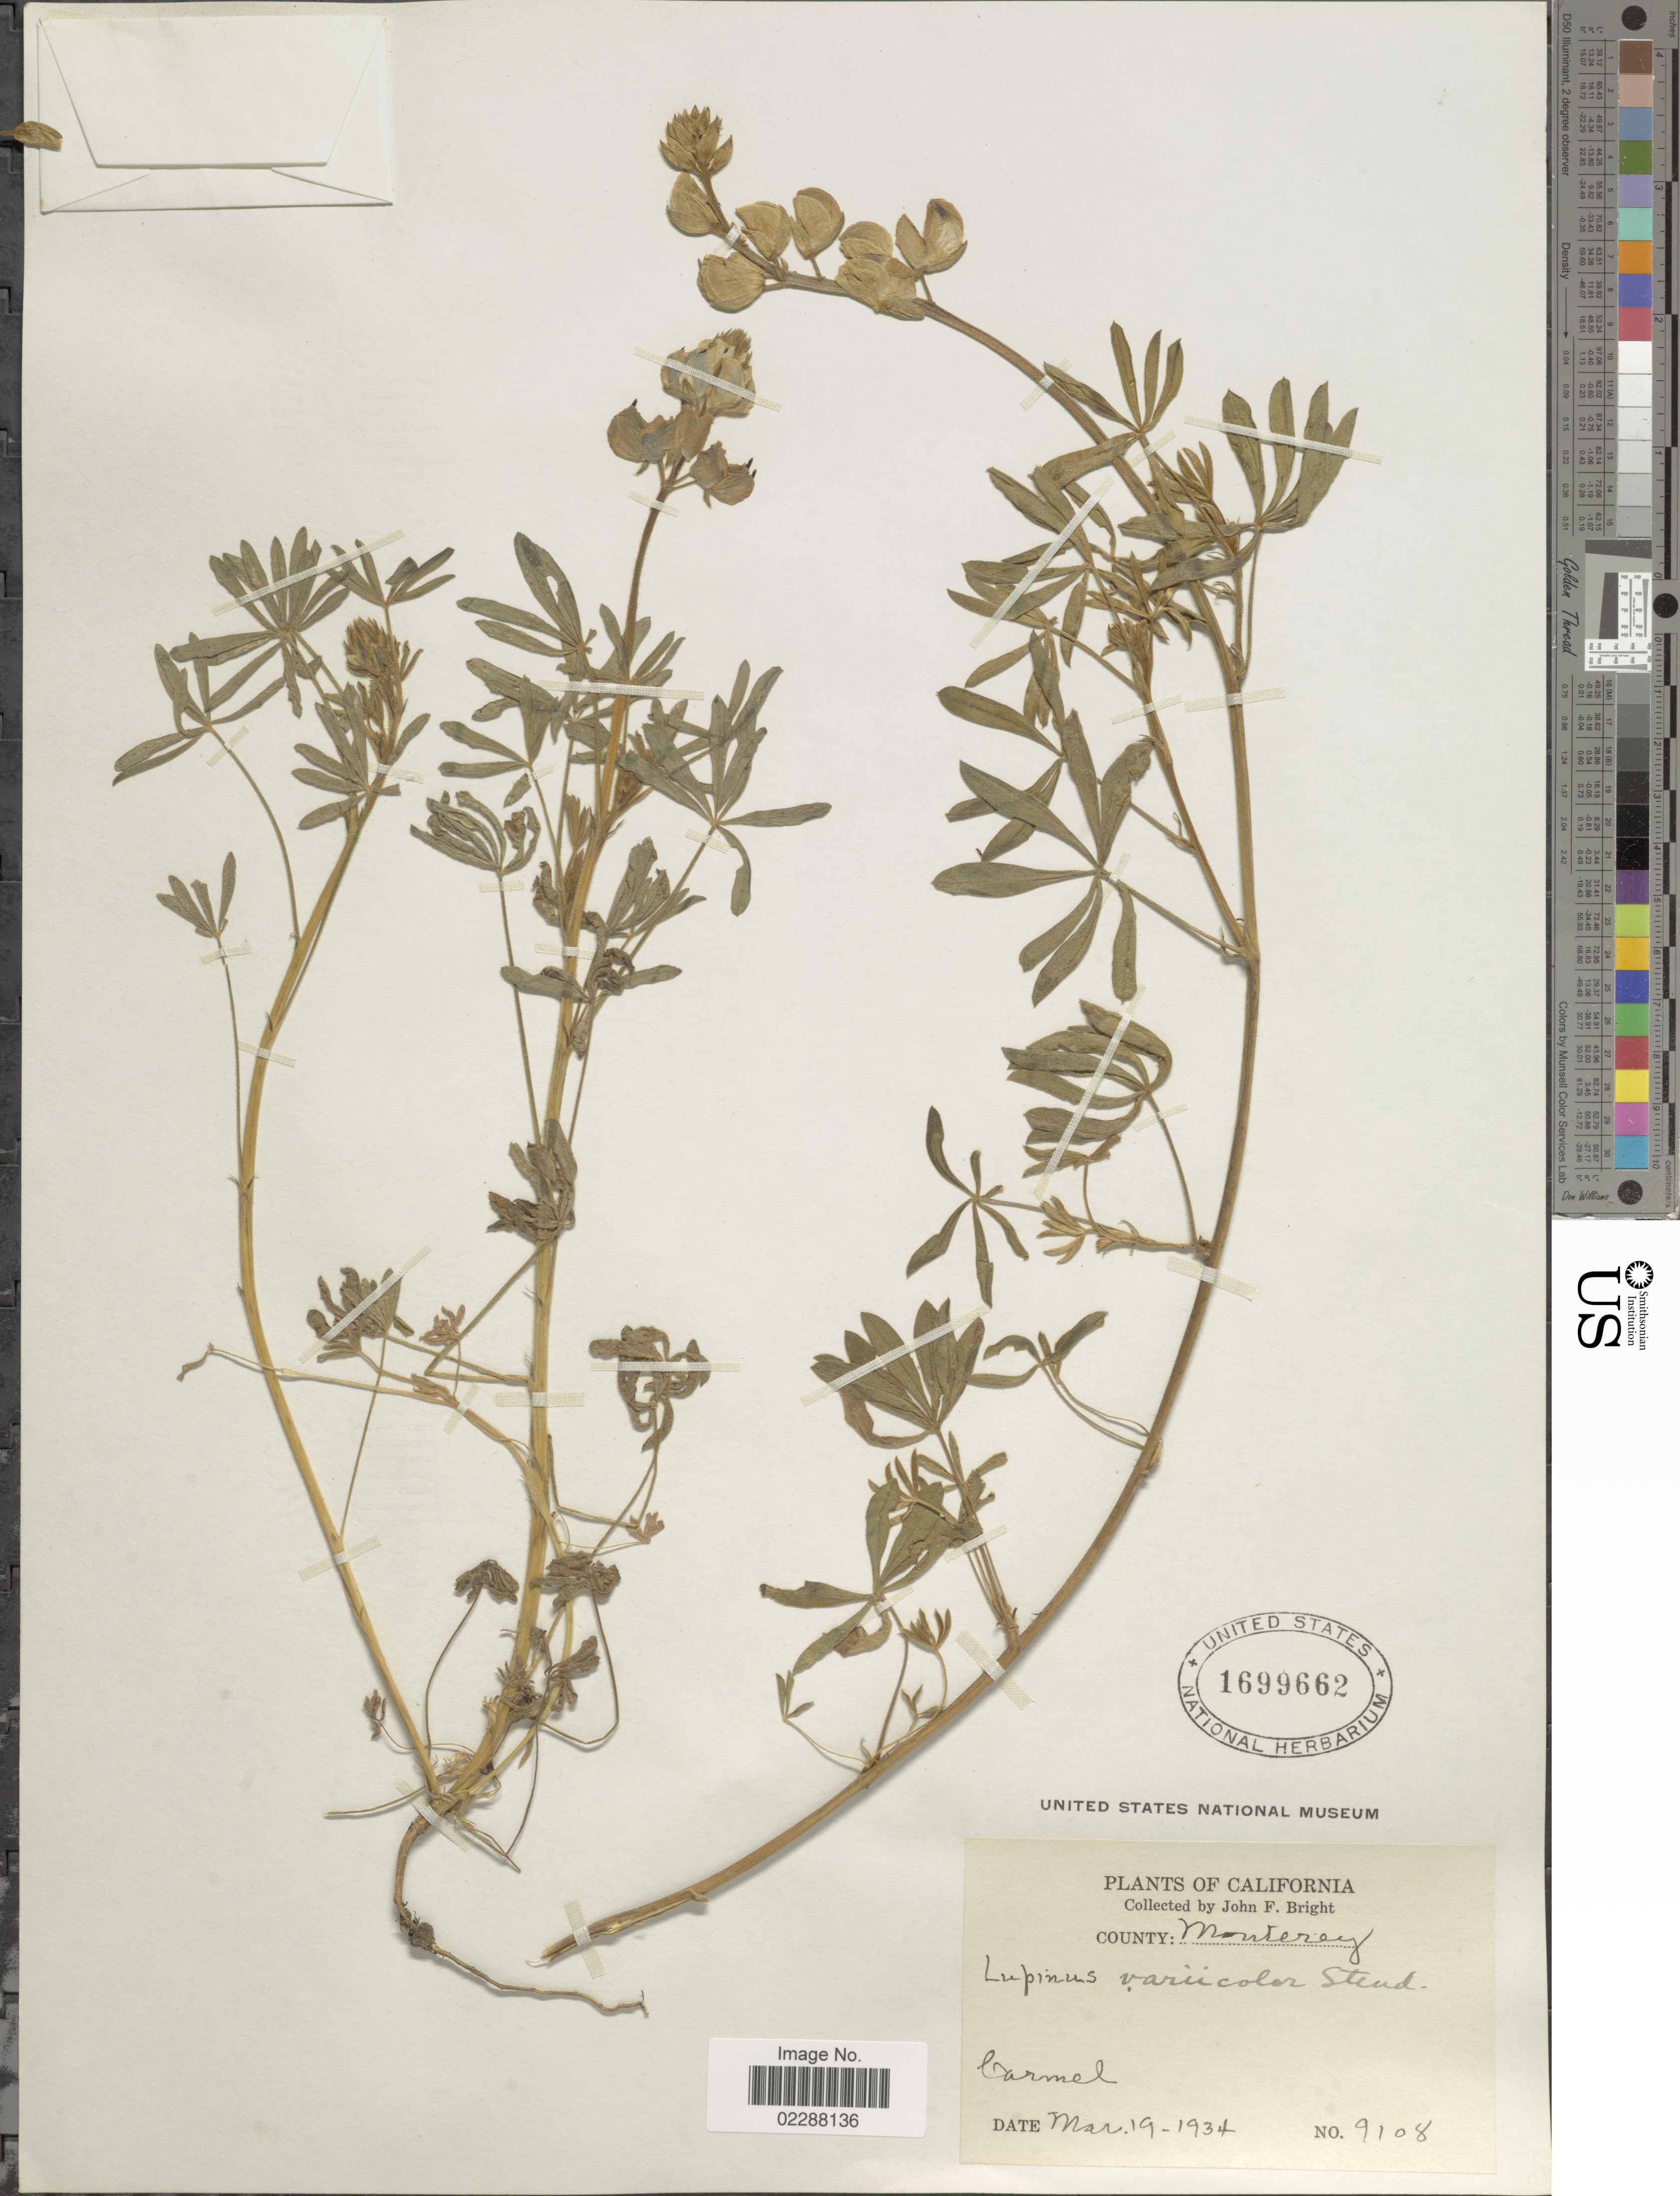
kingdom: Plantae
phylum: Tracheophyta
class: Magnoliopsida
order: Fabales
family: Fabaceae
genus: Lupinus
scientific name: Lupinus variicolor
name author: Steud.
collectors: J. Bright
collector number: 9108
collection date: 1934-03-19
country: United States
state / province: California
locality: Carmel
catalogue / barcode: US 1699662